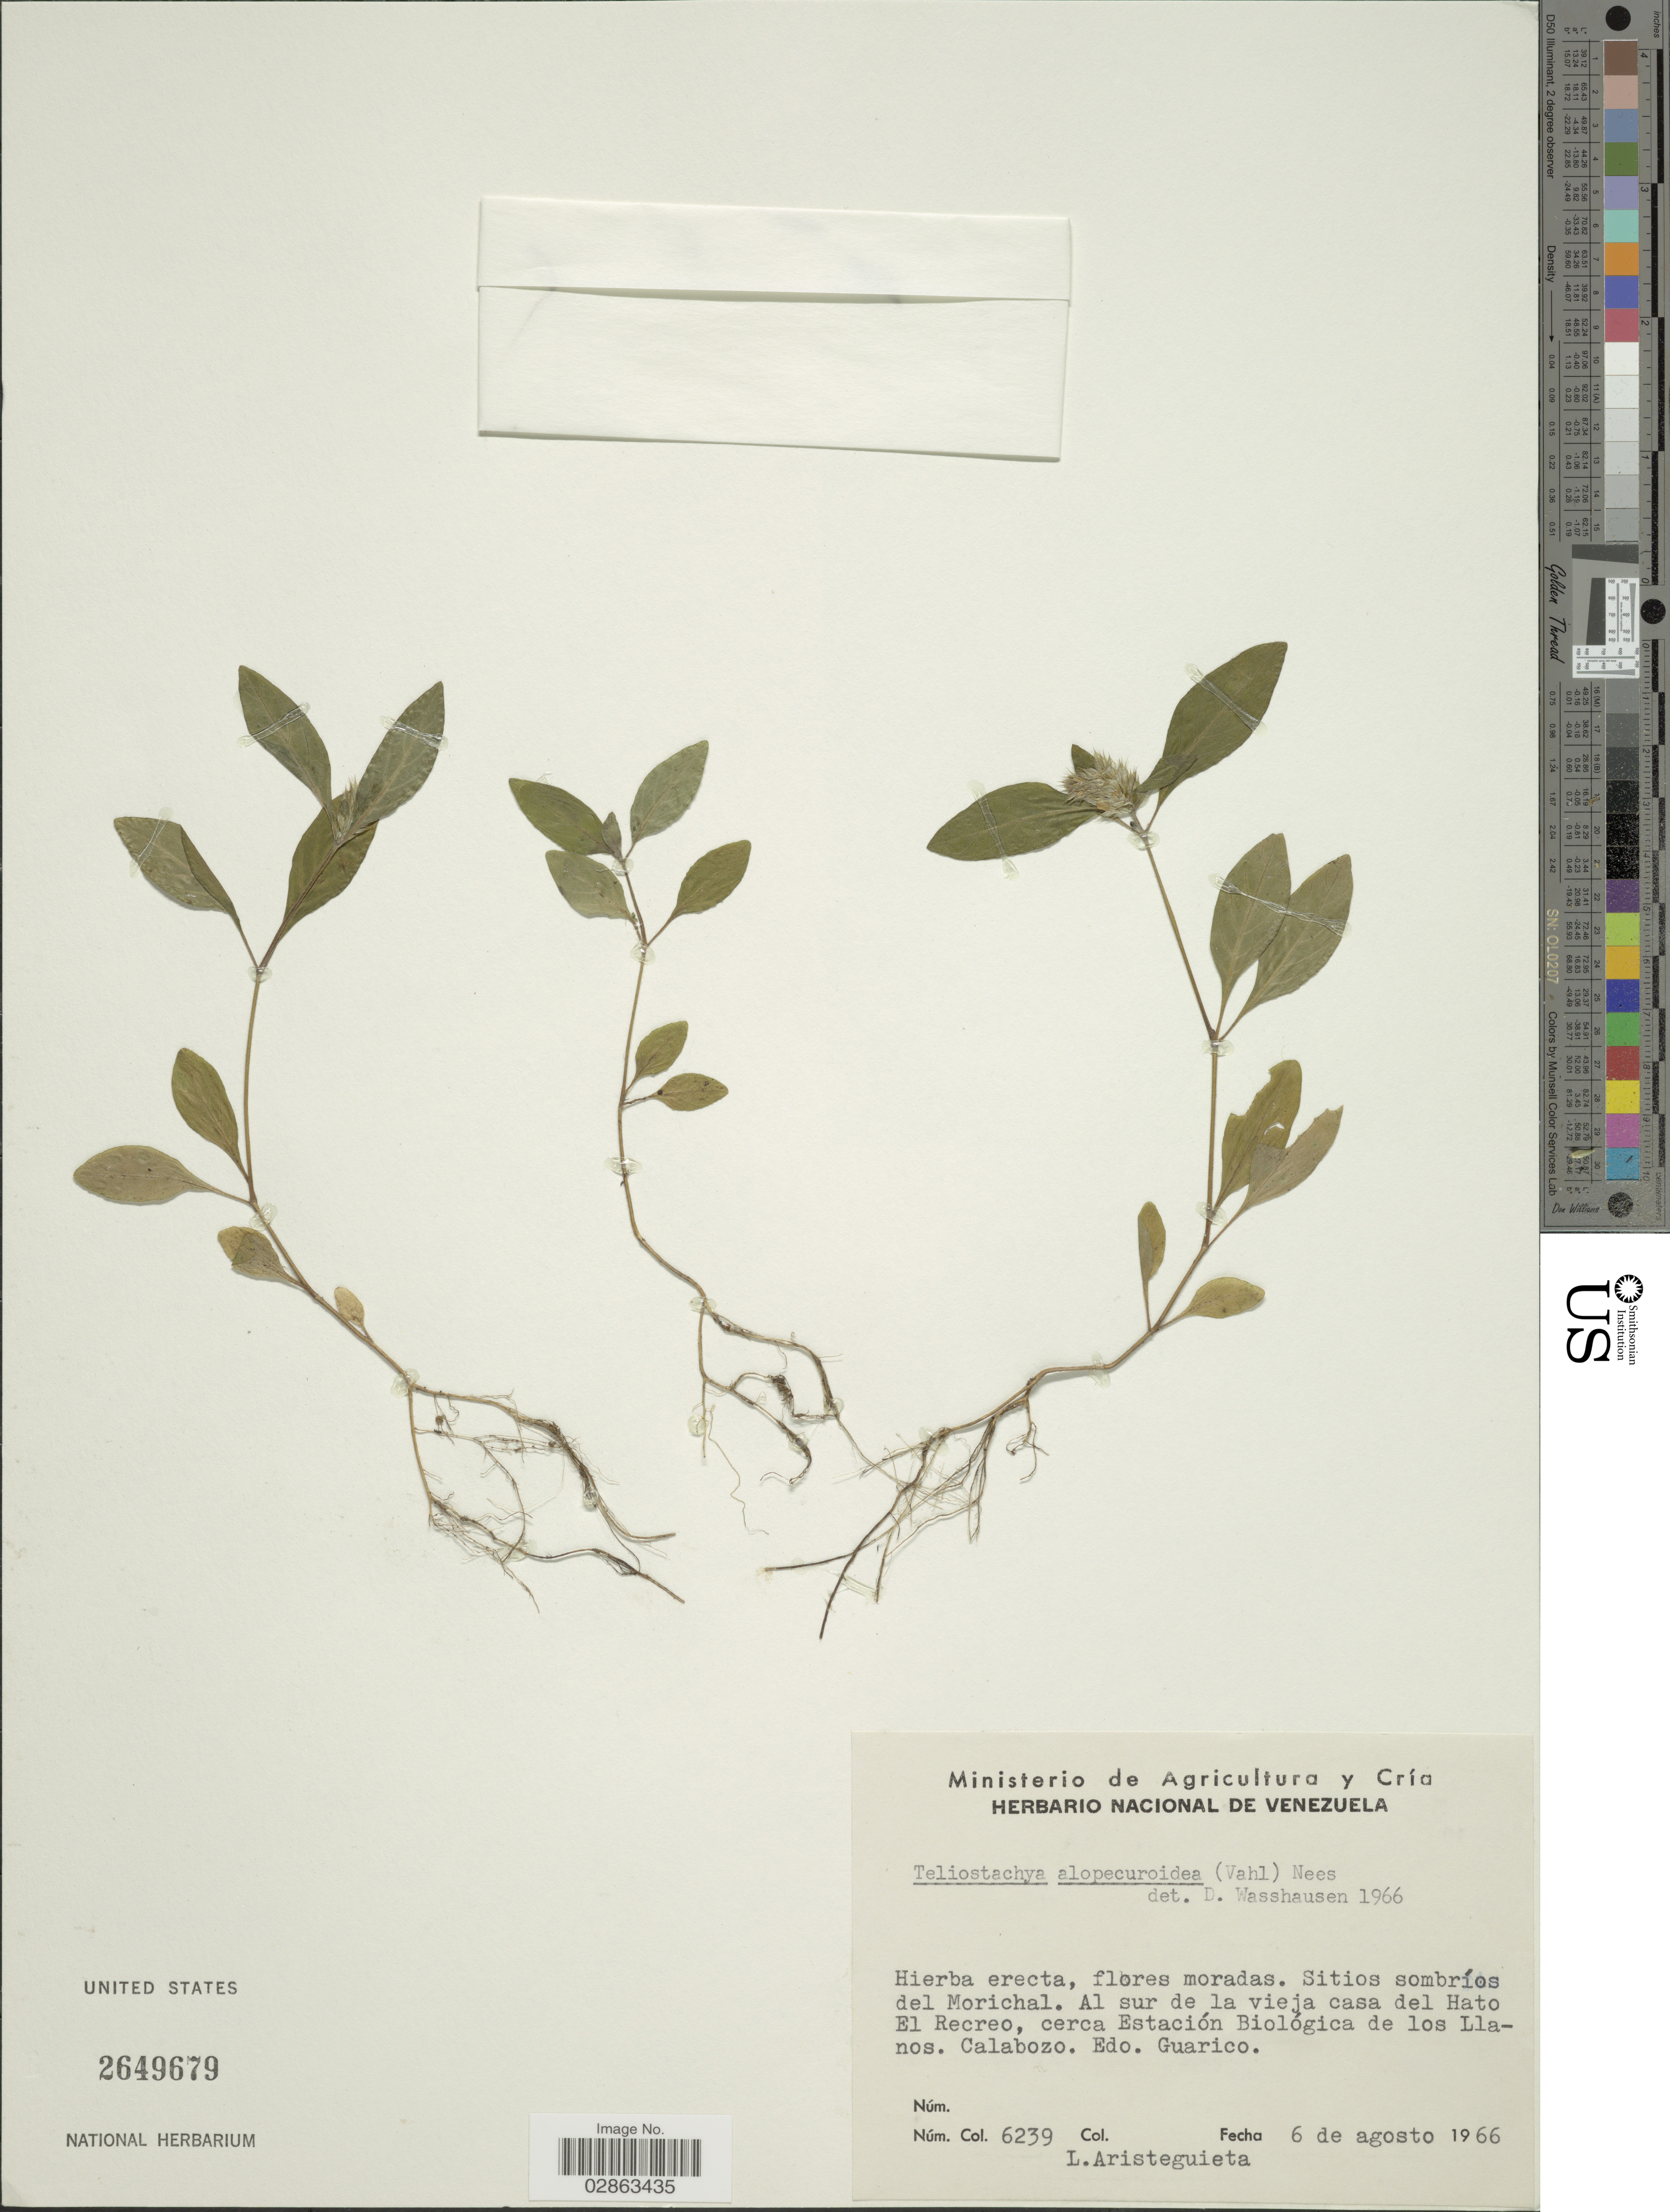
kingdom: Plantae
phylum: Tracheophyta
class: Magnoliopsida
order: Lamiales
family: Acanthaceae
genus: Teliostachya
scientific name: Teliostachya alopecuroidea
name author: (Vahl) Nees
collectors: L. Aristeguieta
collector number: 6239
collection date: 1966-08-06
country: Venezuela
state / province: Guárico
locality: Sitios sombríos del Morichal. Al sur de la vieja casa del Hato El Recreo, cerca Estación Biológica de los Llanos. Calabozo. Edo. Guarico.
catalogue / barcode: US 2649679